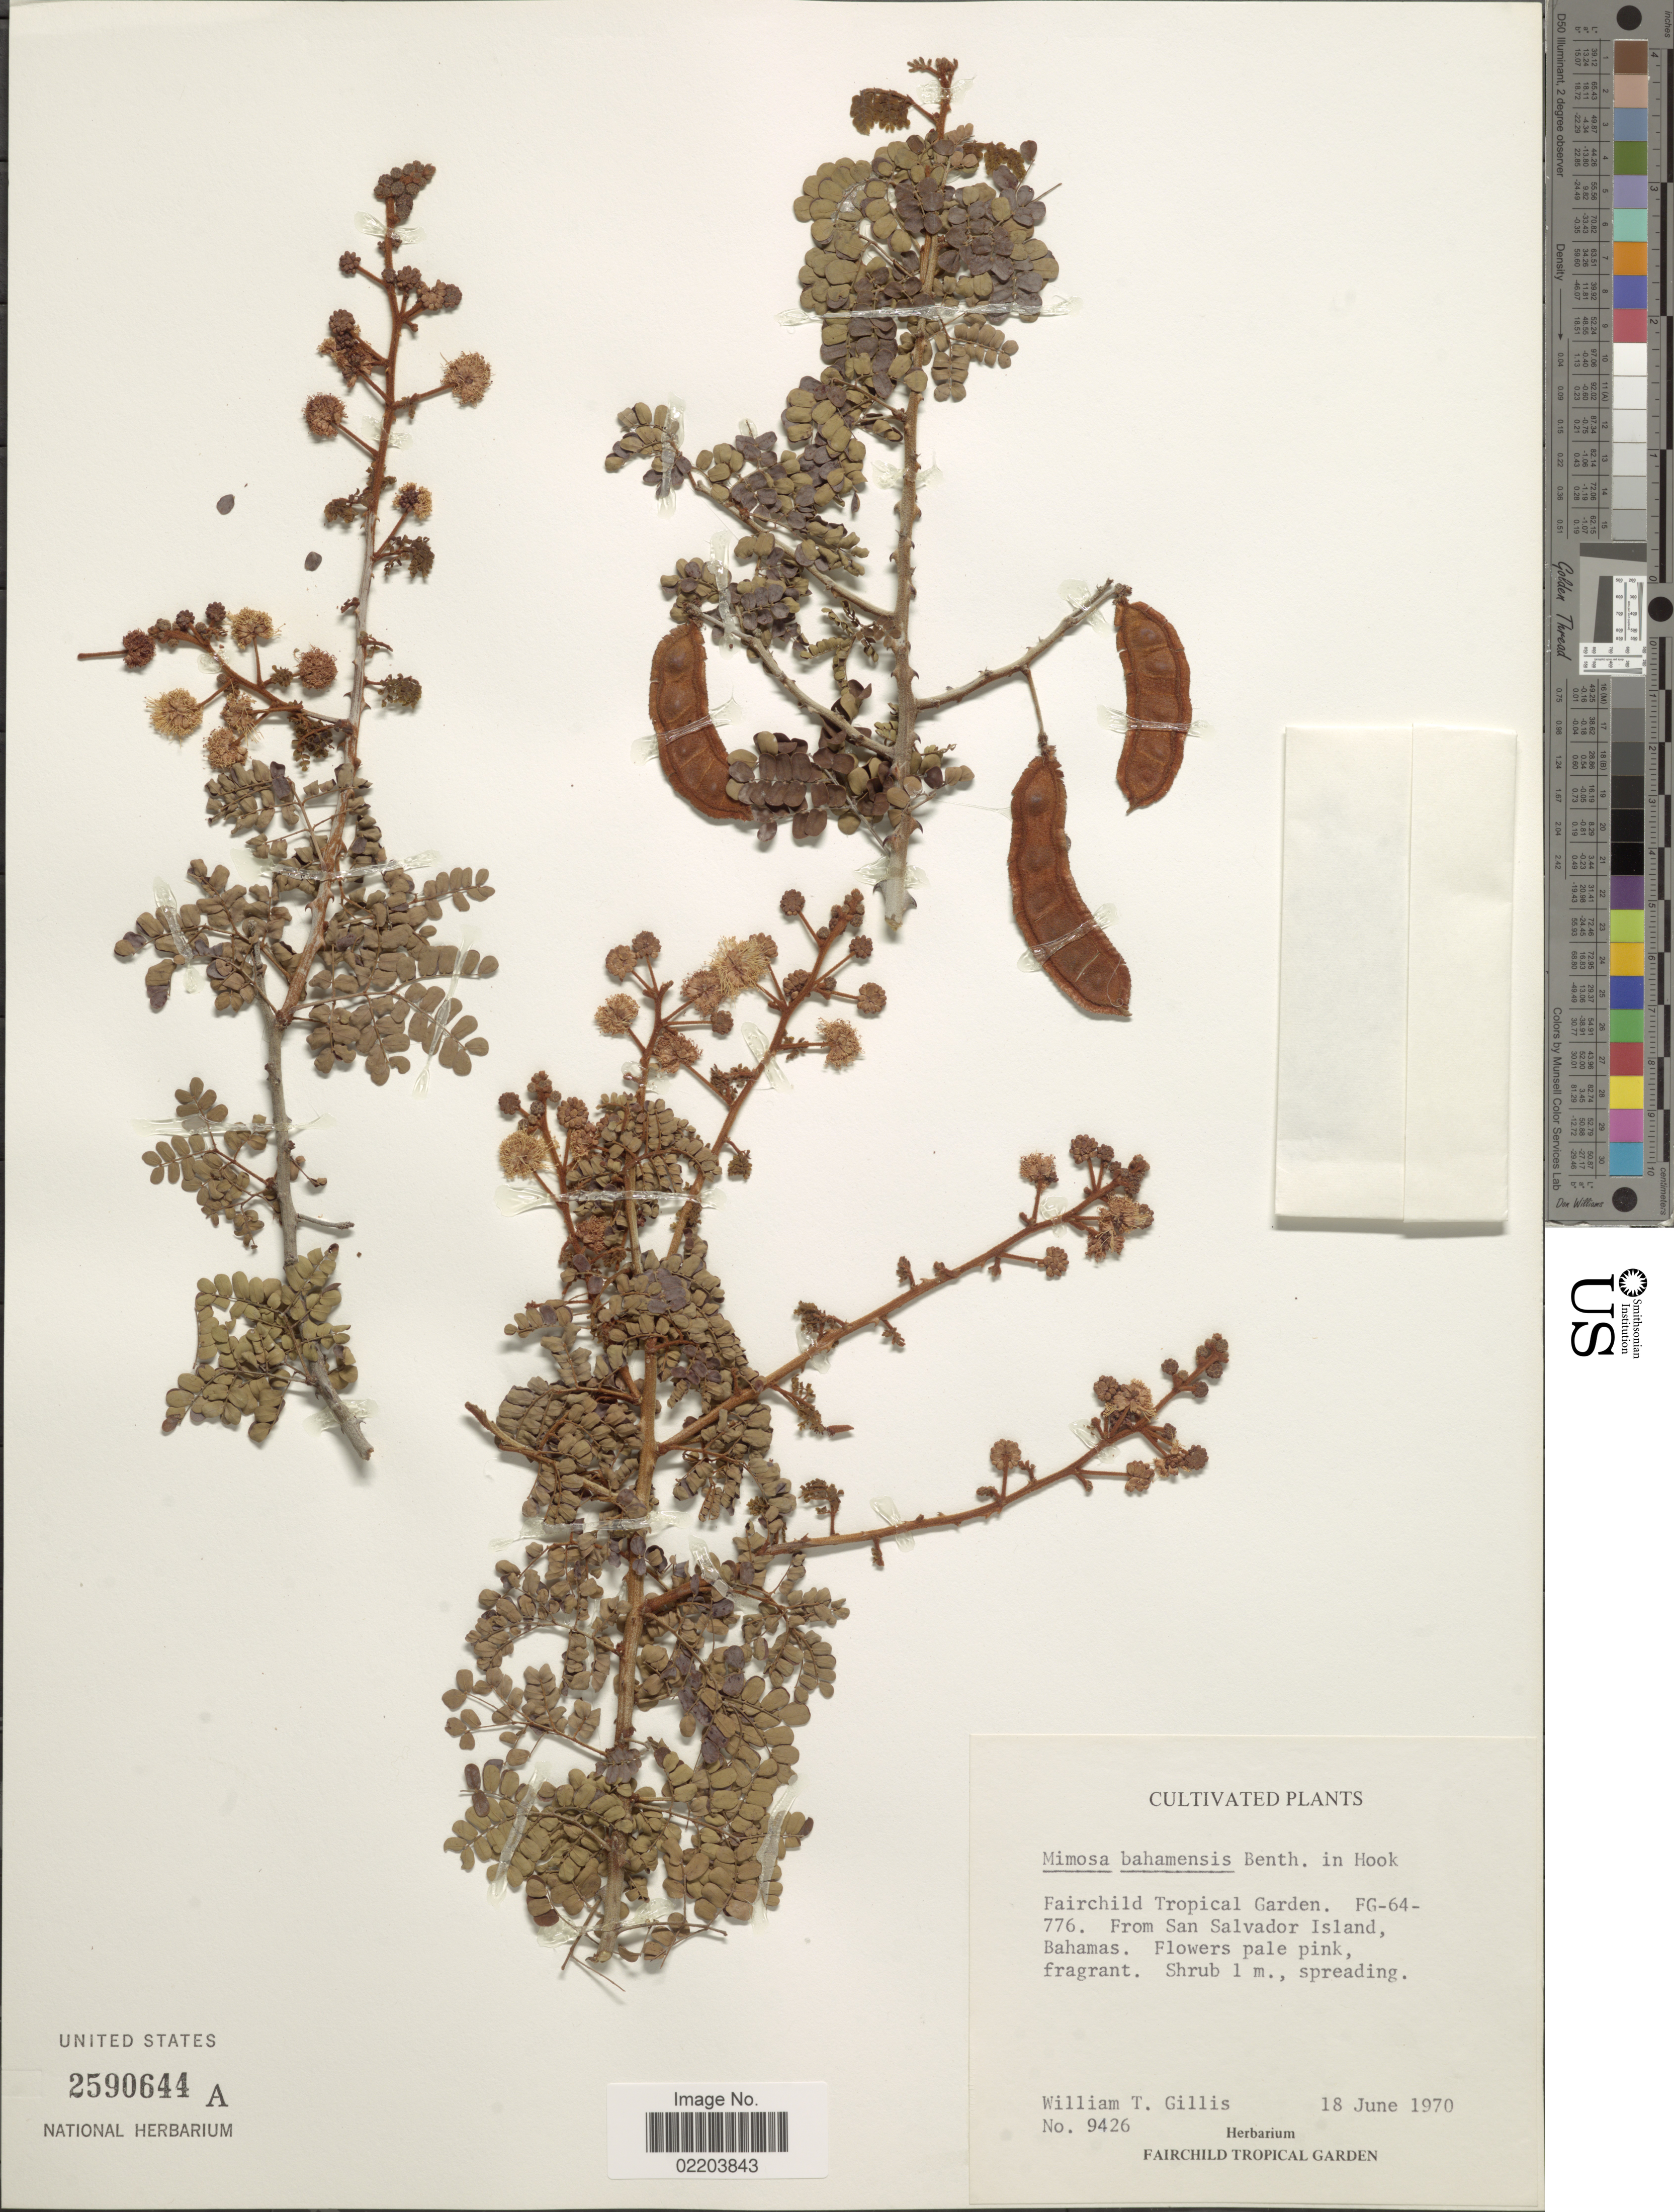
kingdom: Plantae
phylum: Tracheophyta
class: Magnoliopsida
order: Fabales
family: Fabaceae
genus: Mimosa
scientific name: Mimosa bahamensis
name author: Benth.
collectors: W. T. Gillis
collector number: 9426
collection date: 1970-06-18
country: Bahamas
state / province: San Salvador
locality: Fairchild Tropical Garden. FG-64-776. From San Salvador Island, Bahamas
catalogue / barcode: US 2590644A